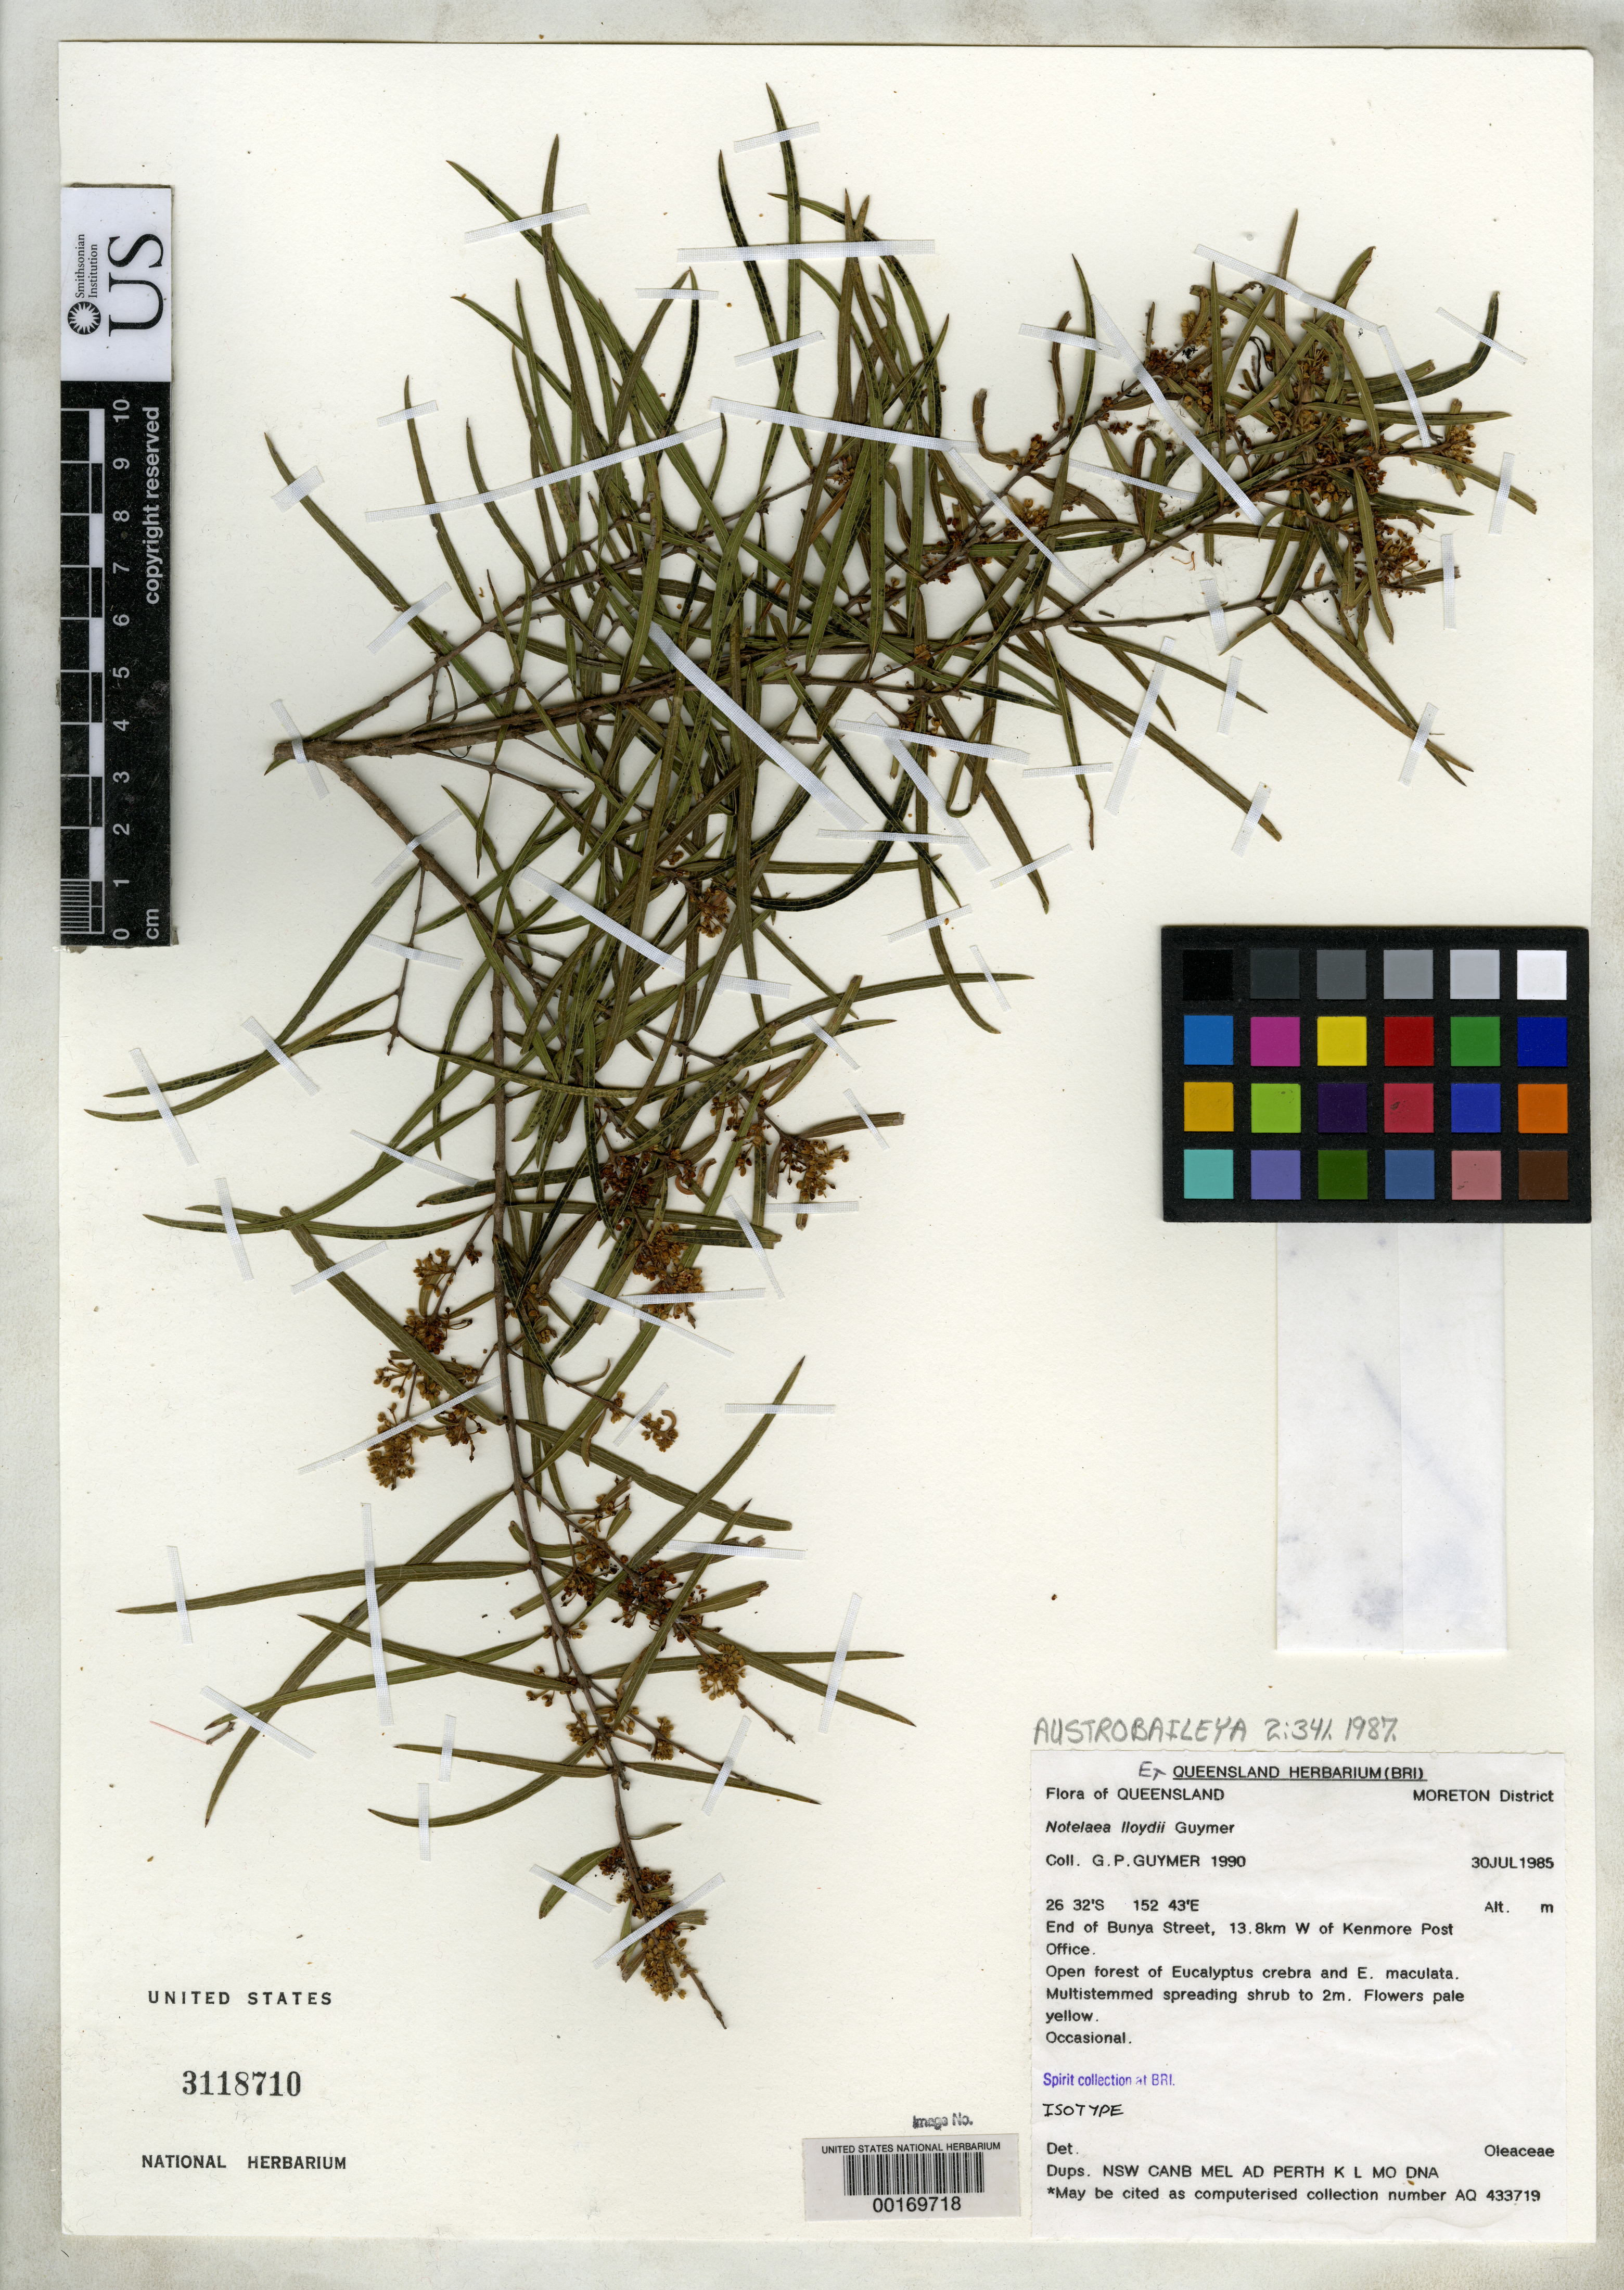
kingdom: Plantae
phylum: Tracheophyta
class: Magnoliopsida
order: Lamiales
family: Oleaceae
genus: Notelaea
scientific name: Notelaea lloydii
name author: Guymer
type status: Isotype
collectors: G. P. Guymer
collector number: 1990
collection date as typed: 30 Jul 1985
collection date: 1985-07-30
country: Australia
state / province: Queensland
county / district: Moreton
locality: End of Bunya Street, 13.8 km W of Kenmore Post Office.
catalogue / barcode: US 3118710